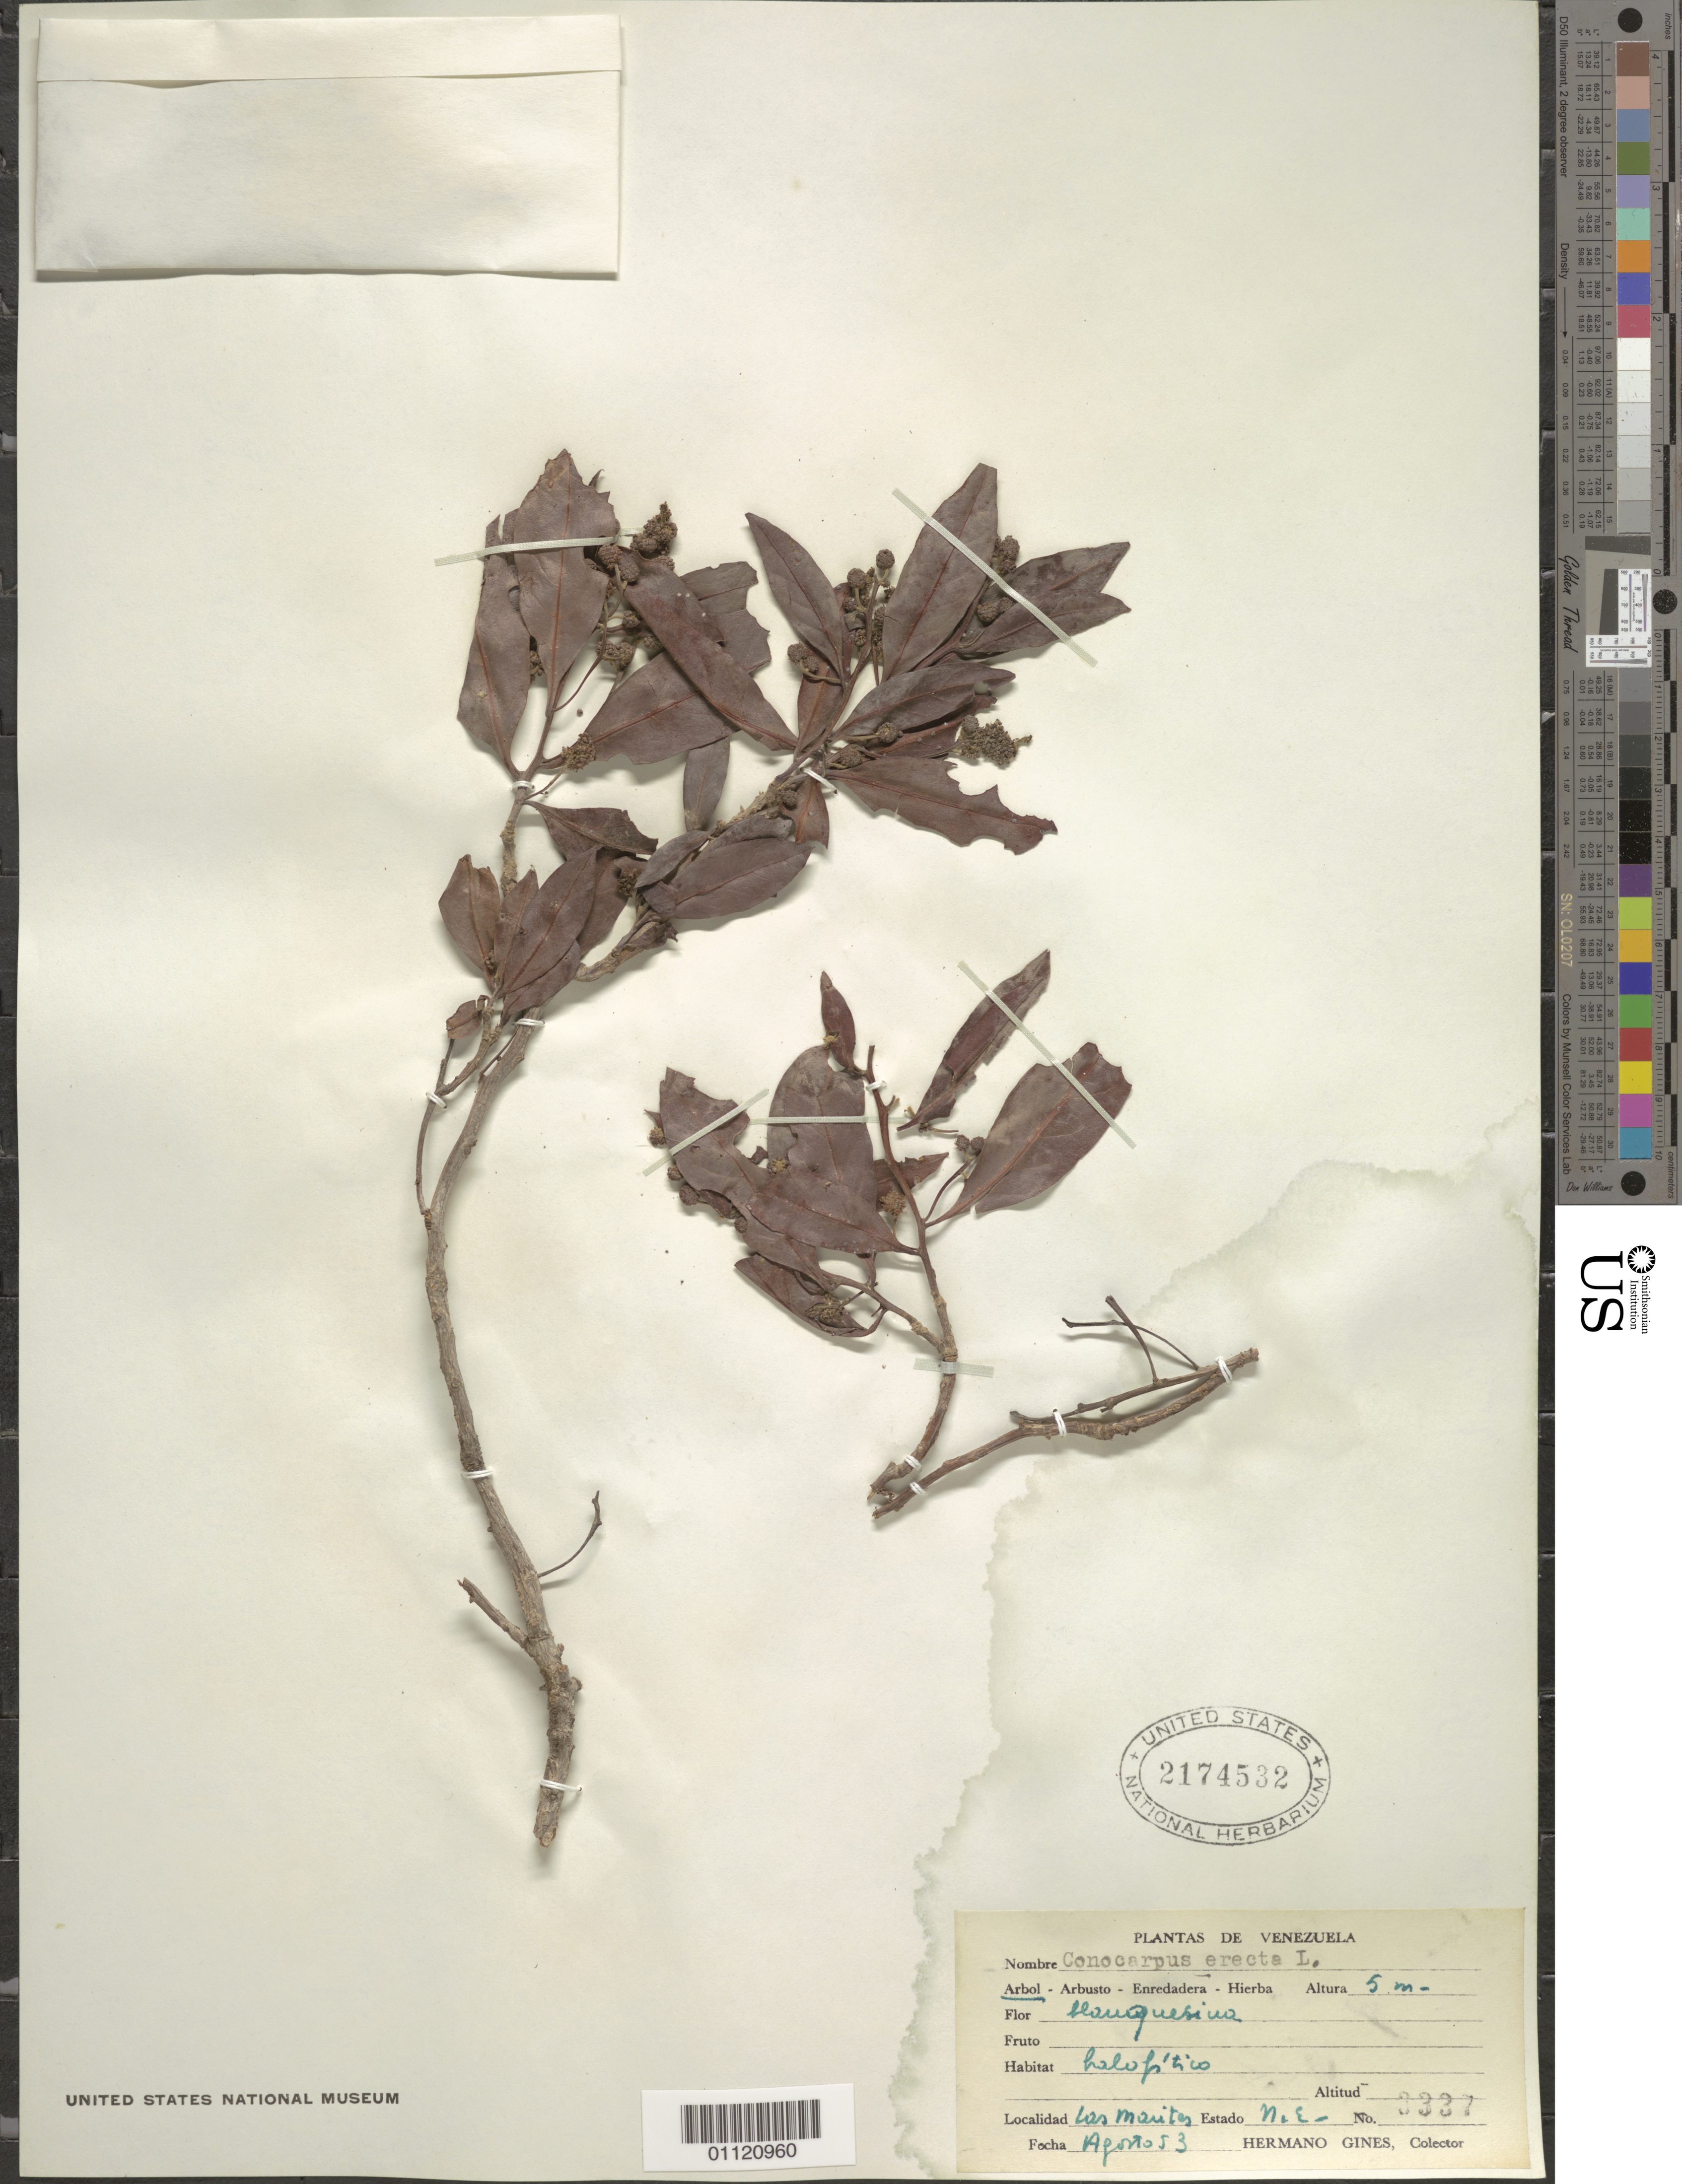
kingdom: Plantae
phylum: Tracheophyta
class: Magnoliopsida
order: Myrtales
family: Combretaceae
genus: Conocarpus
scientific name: Conocarpus erectus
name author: L.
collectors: Bro. Gines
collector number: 3337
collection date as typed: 01 Aug 1953 to 31 Aug 1953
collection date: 1953-08-01/1953-08-31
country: Venezuela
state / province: Nueva Esparta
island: Margarita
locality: Los Marites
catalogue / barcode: US 2174532